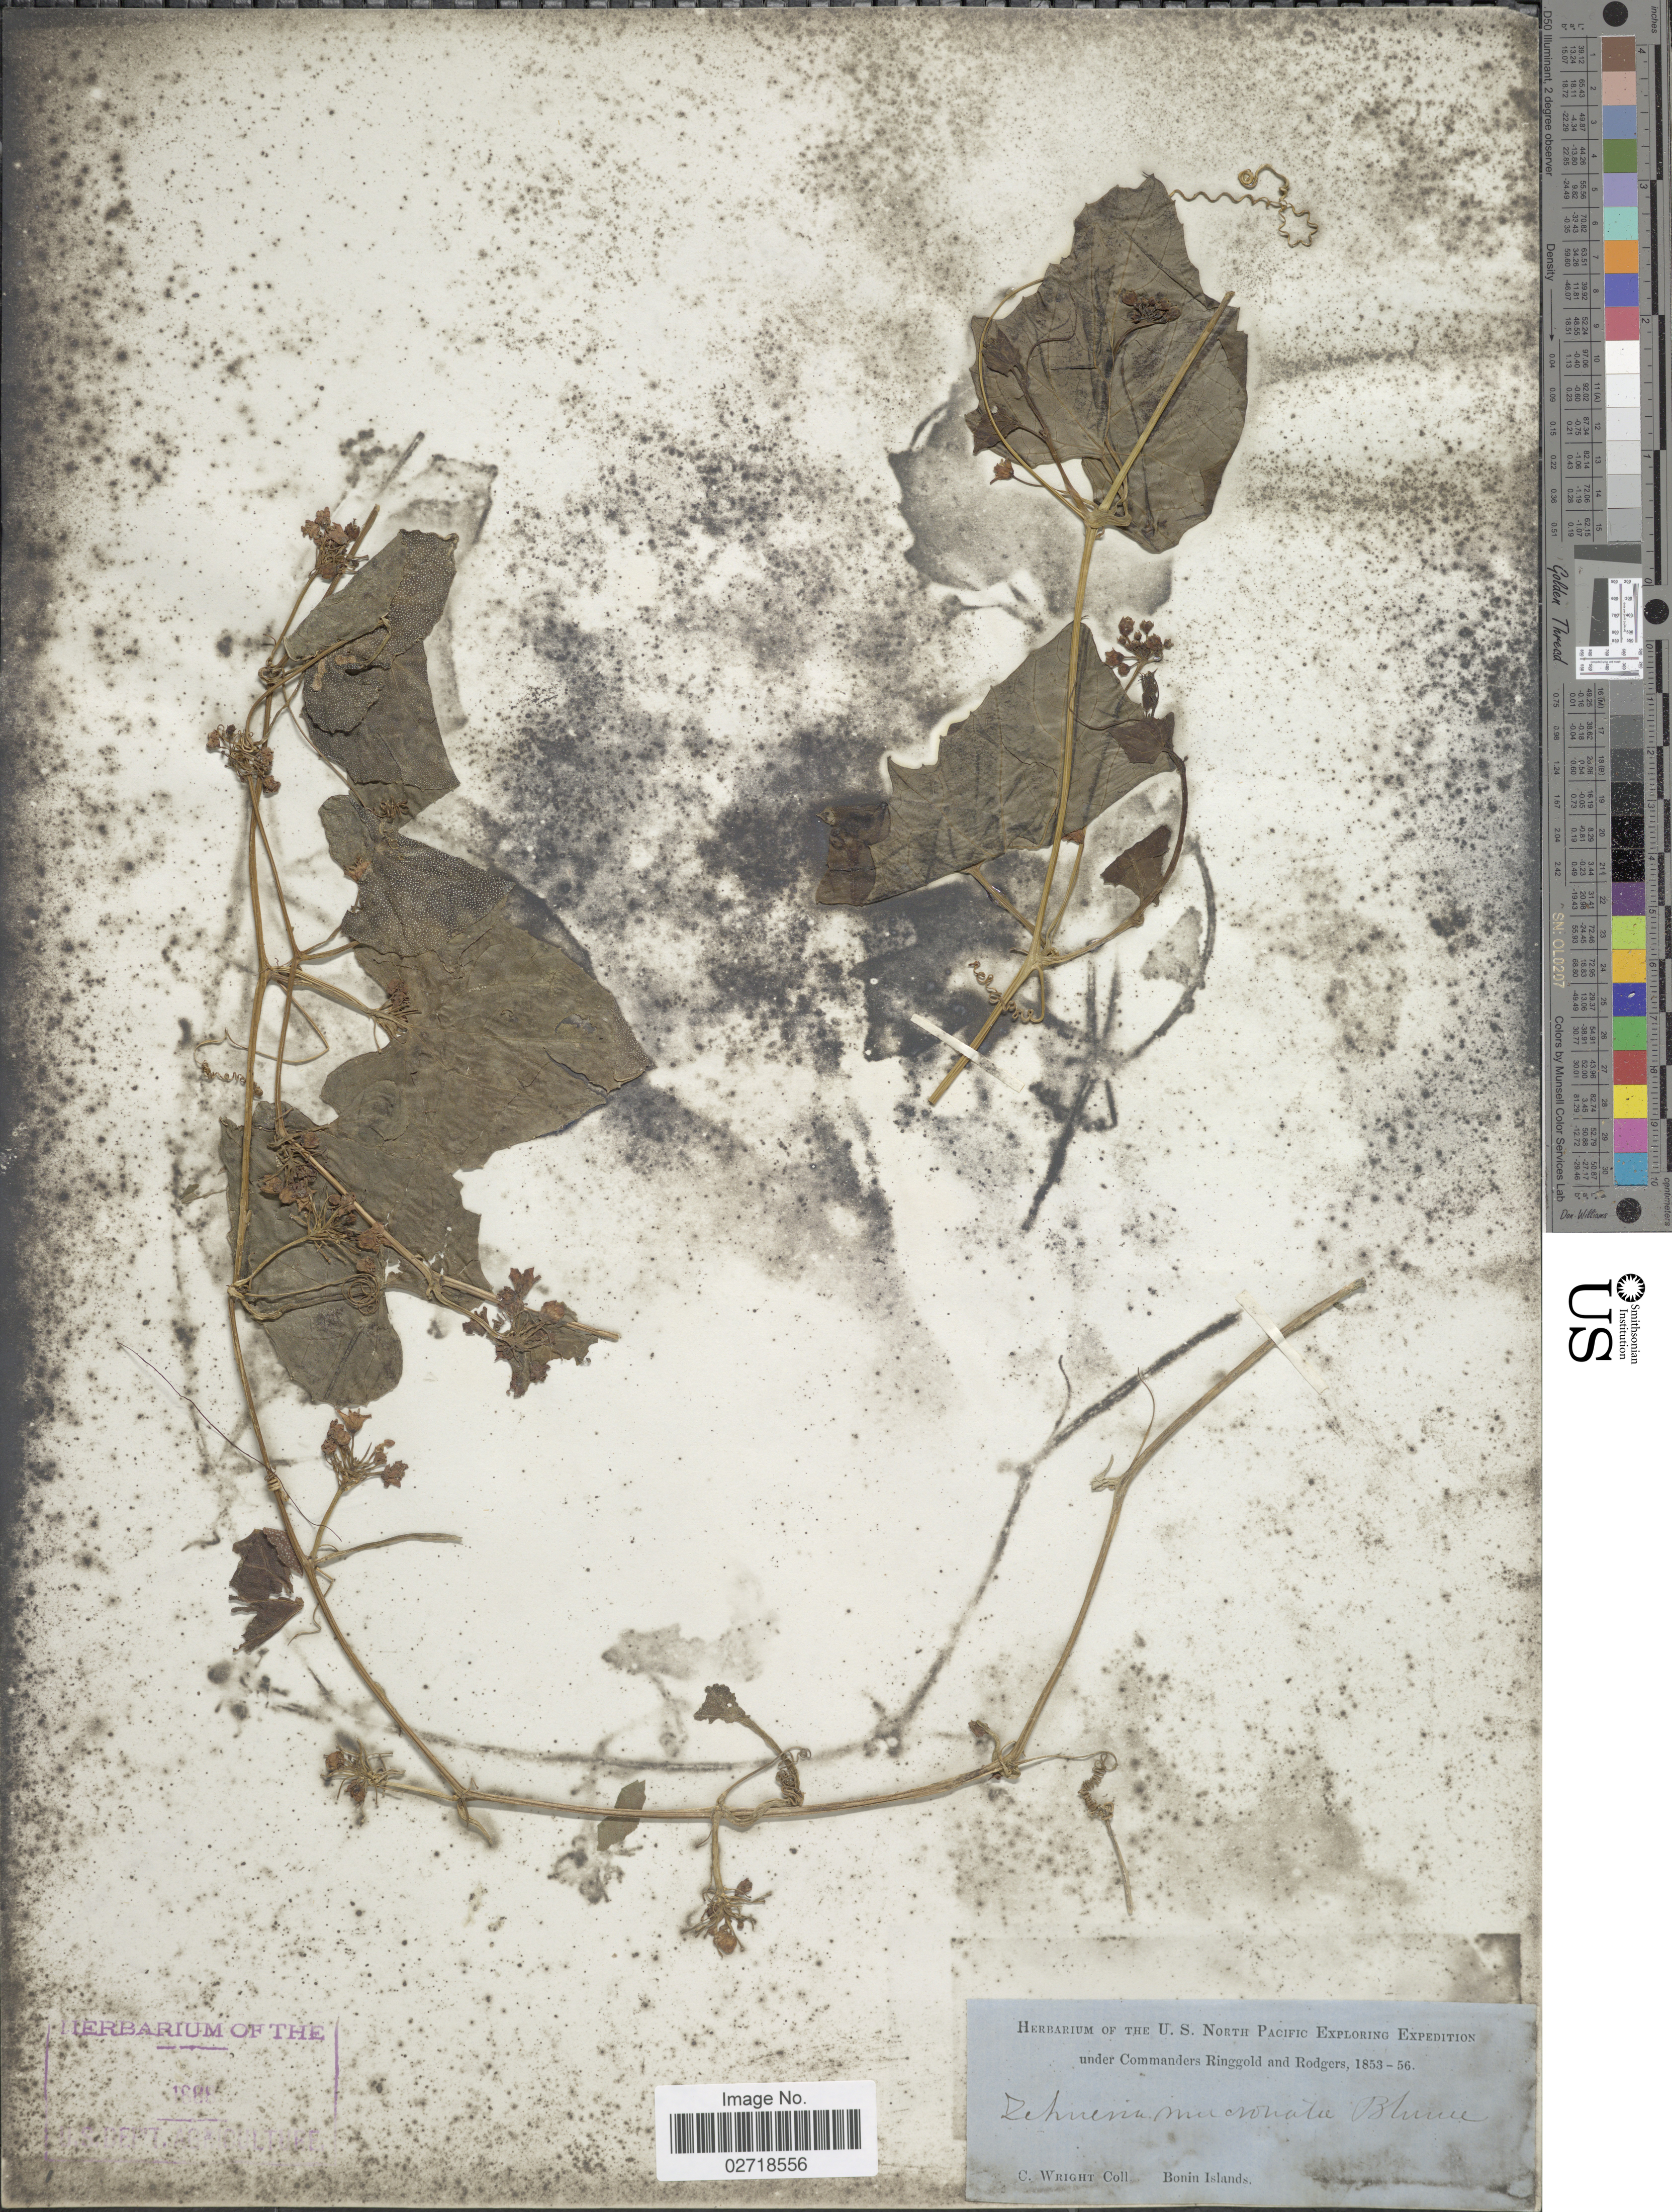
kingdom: Plantae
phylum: Tracheophyta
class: Magnoliopsida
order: Cucurbitales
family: Cucurbitaceae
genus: Zehneria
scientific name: Zehneria mucronata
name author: (Blume) Miq.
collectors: C. Wright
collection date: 1853/1856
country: Japan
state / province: Tokyo, Federal City of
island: Bonin Islands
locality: Bonin Islands